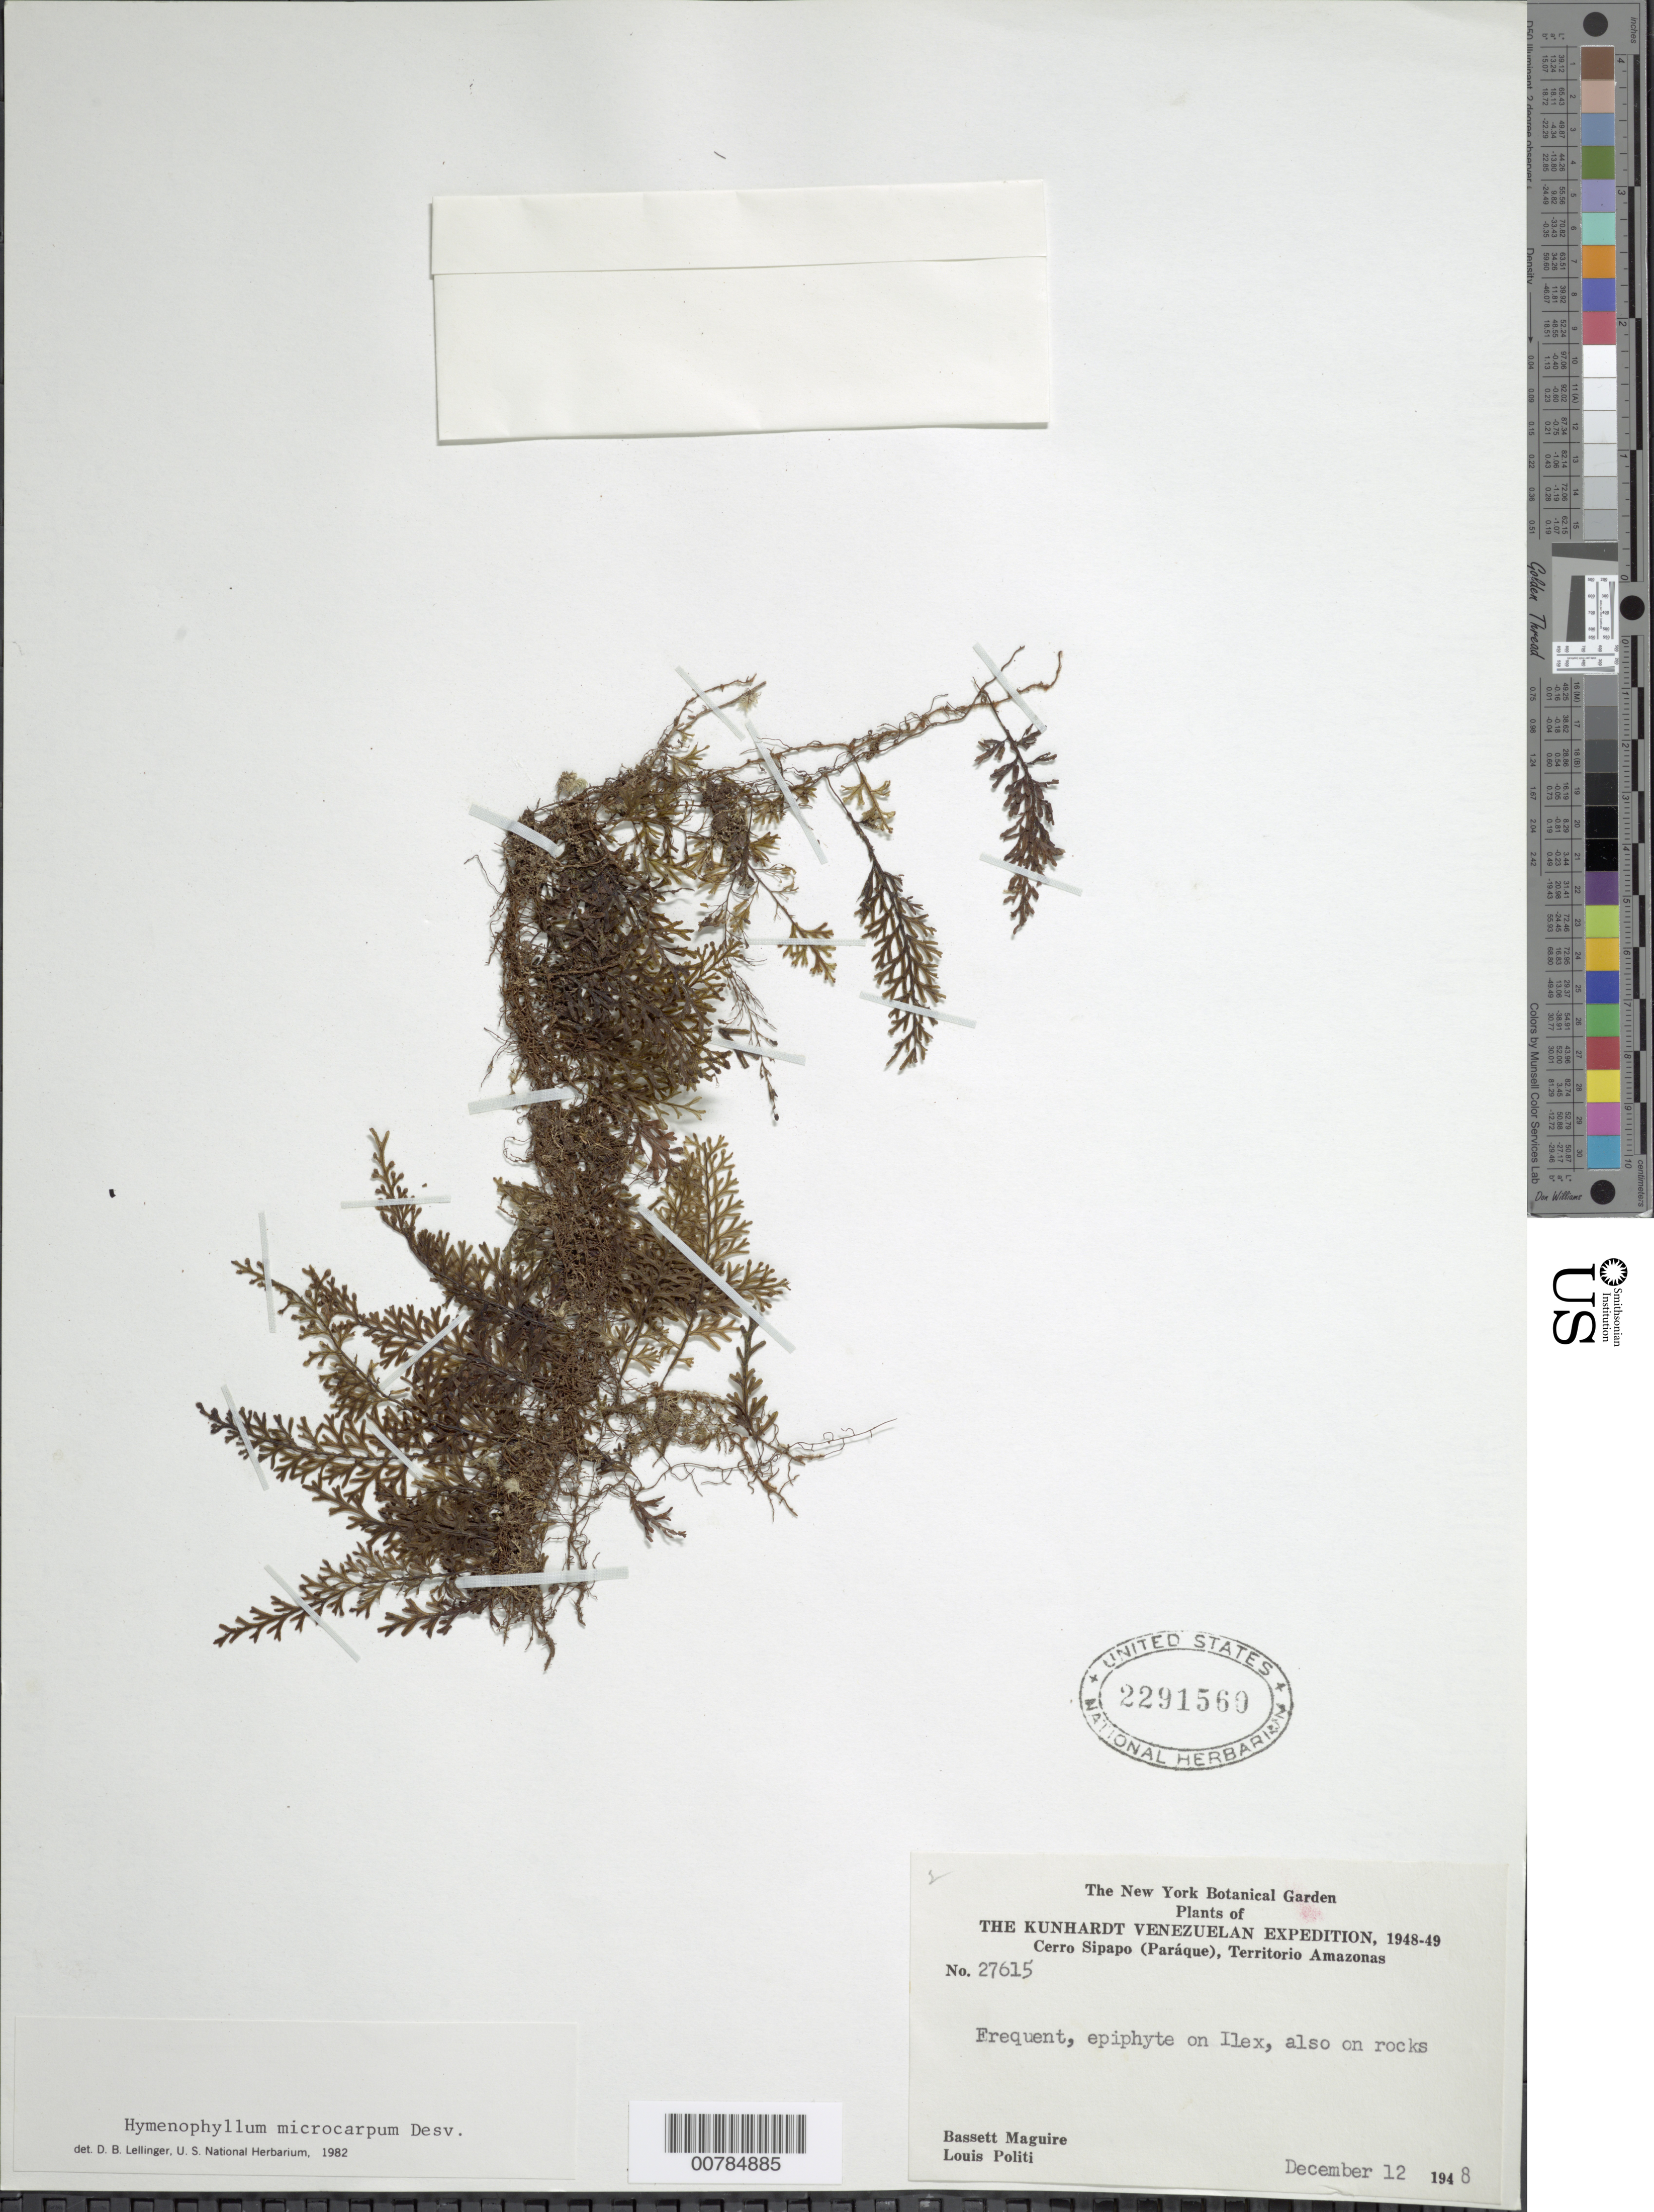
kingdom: Plantae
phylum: Tracheophyta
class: Polypodiopsida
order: Hymenophyllales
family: Hymenophyllaceae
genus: Hymenophyllum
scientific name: Hymenophyllum microcarpum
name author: (Desv.) Lellinger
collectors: B. Maguire & L. Politi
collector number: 27615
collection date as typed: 12-Dec-48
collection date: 1948-12-12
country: Venezuela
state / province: Amazonas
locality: Cerro Sipapo (Paráque)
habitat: On rocks and Ilex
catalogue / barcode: US 2291560